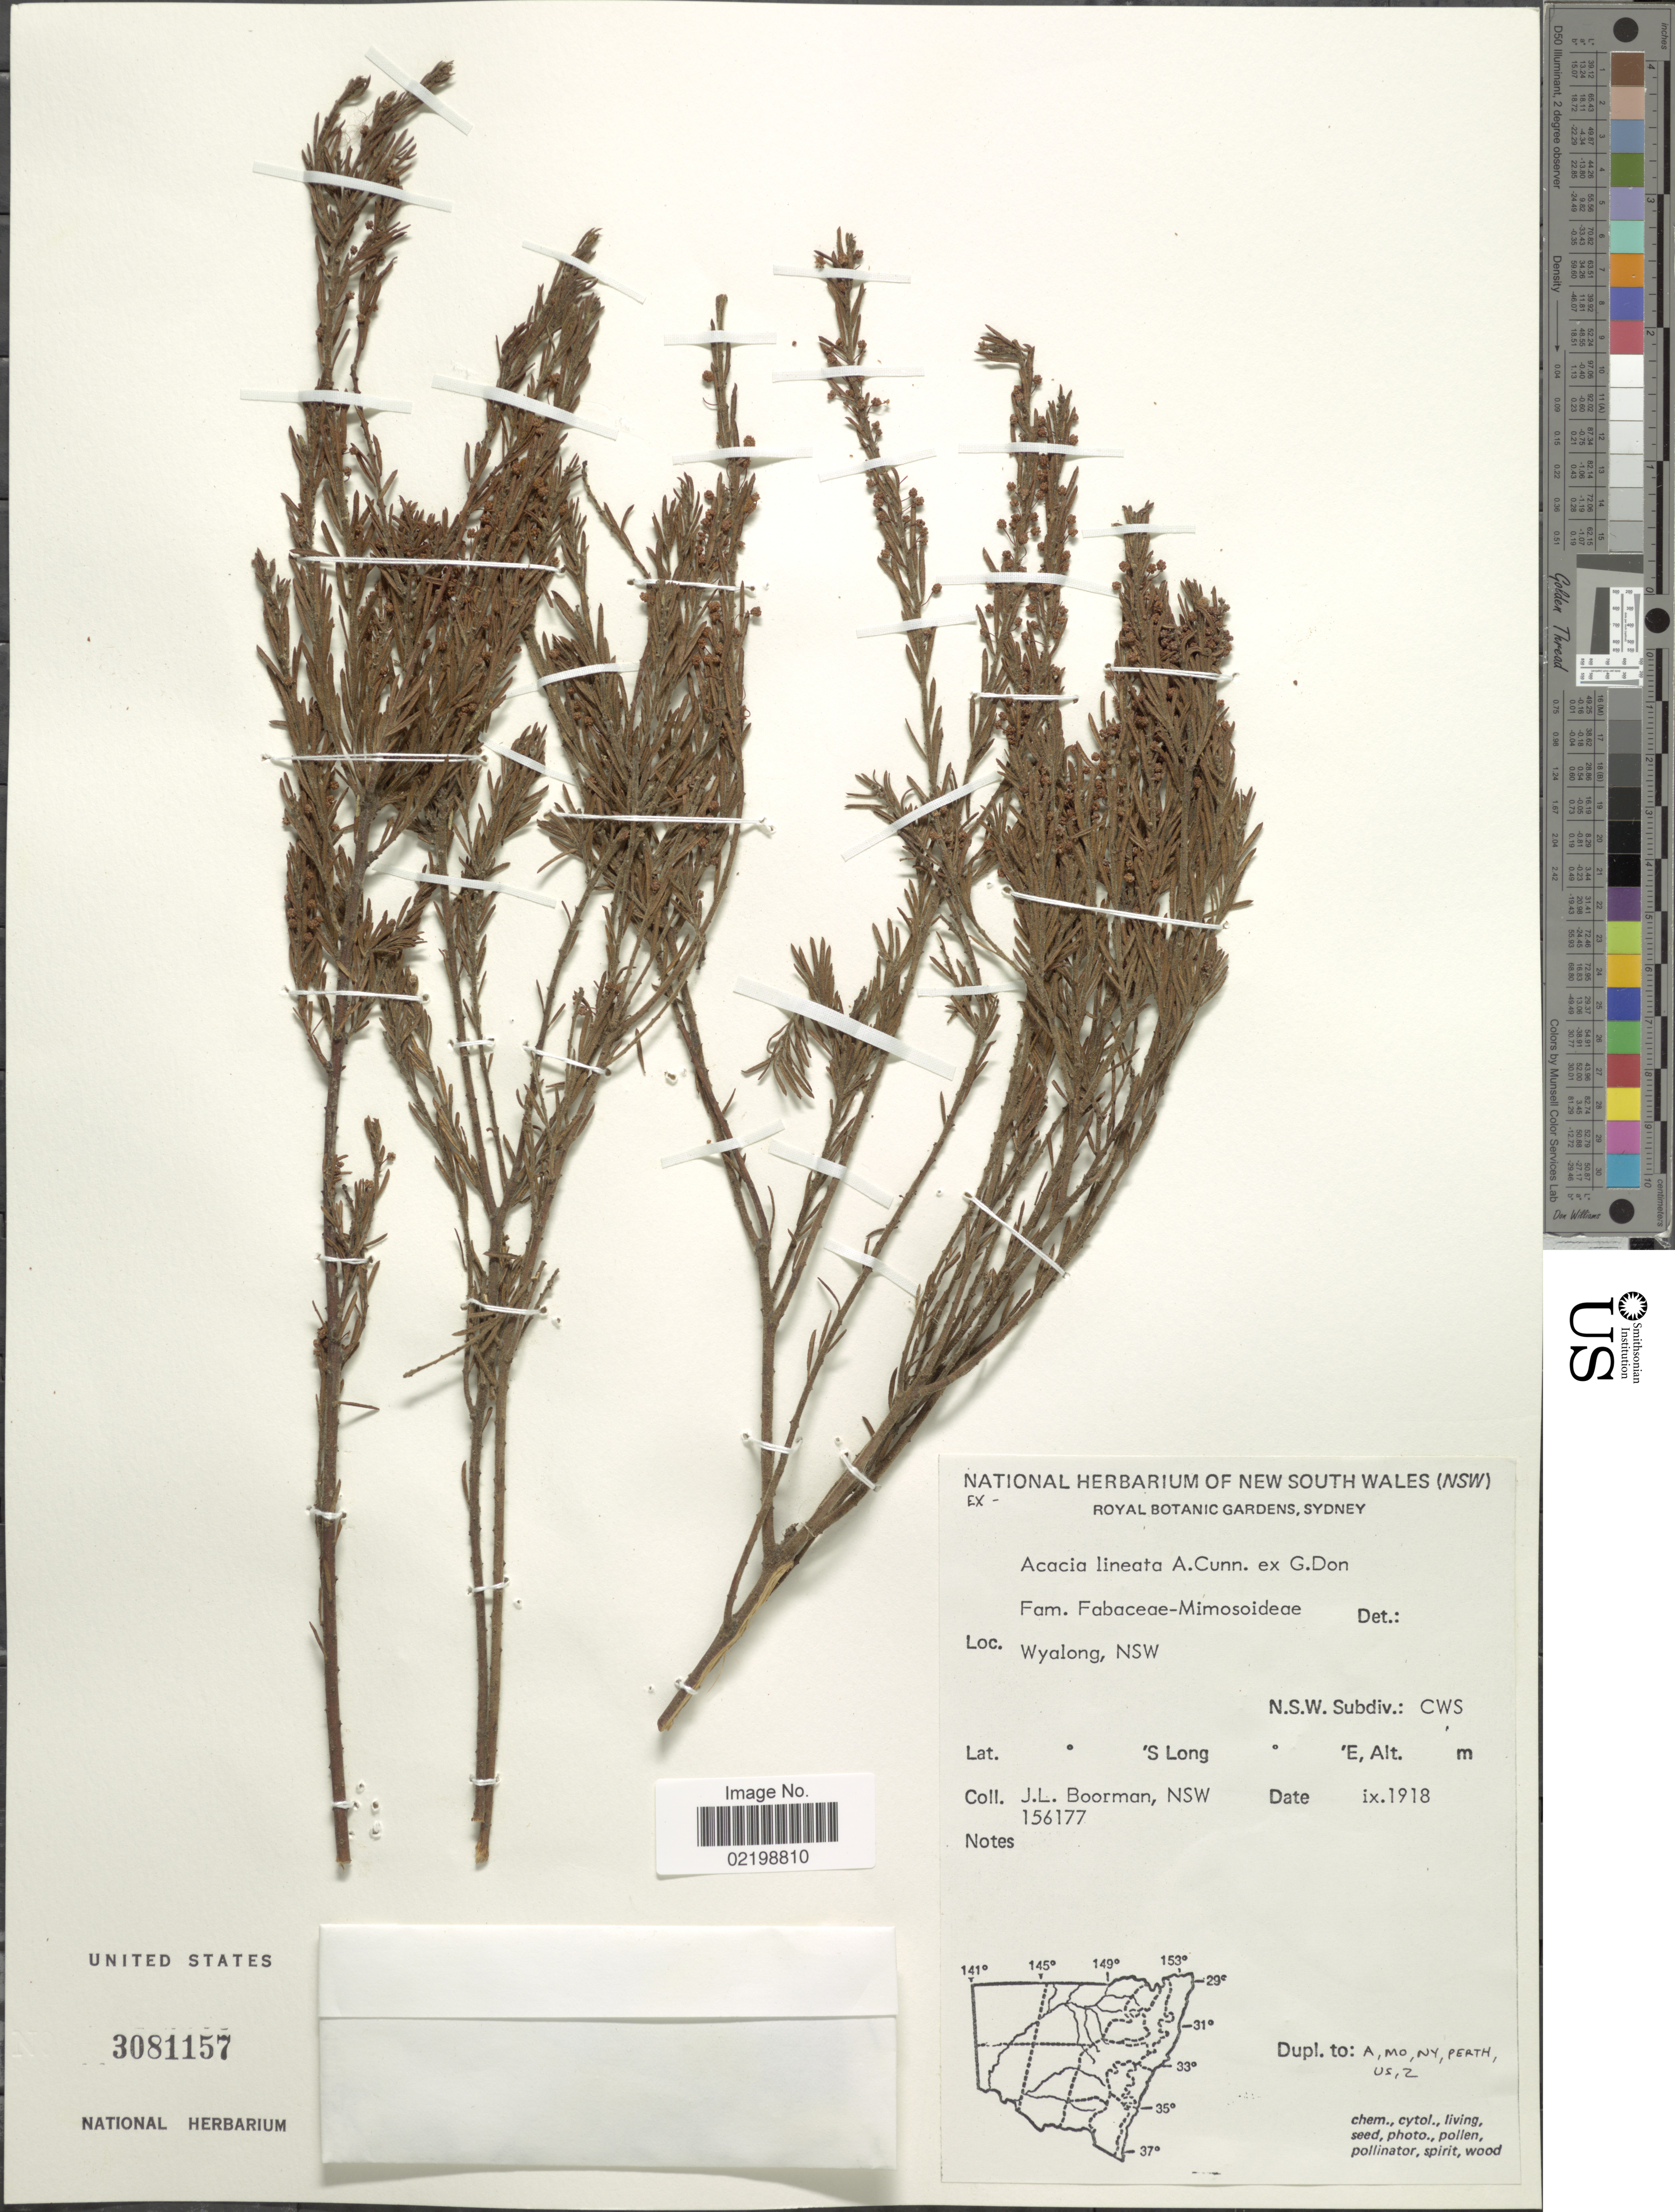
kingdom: Plantae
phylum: Tracheophyta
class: Magnoliopsida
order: Fabales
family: Fabaceae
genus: Acacia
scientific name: Acacia lineata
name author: G. Don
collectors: J. Boorman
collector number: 156177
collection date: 1918-09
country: Australia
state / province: New South Wales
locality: Wyalong, N.S.W., N.S.W. Subdiv.: CWS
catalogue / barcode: US 3081157